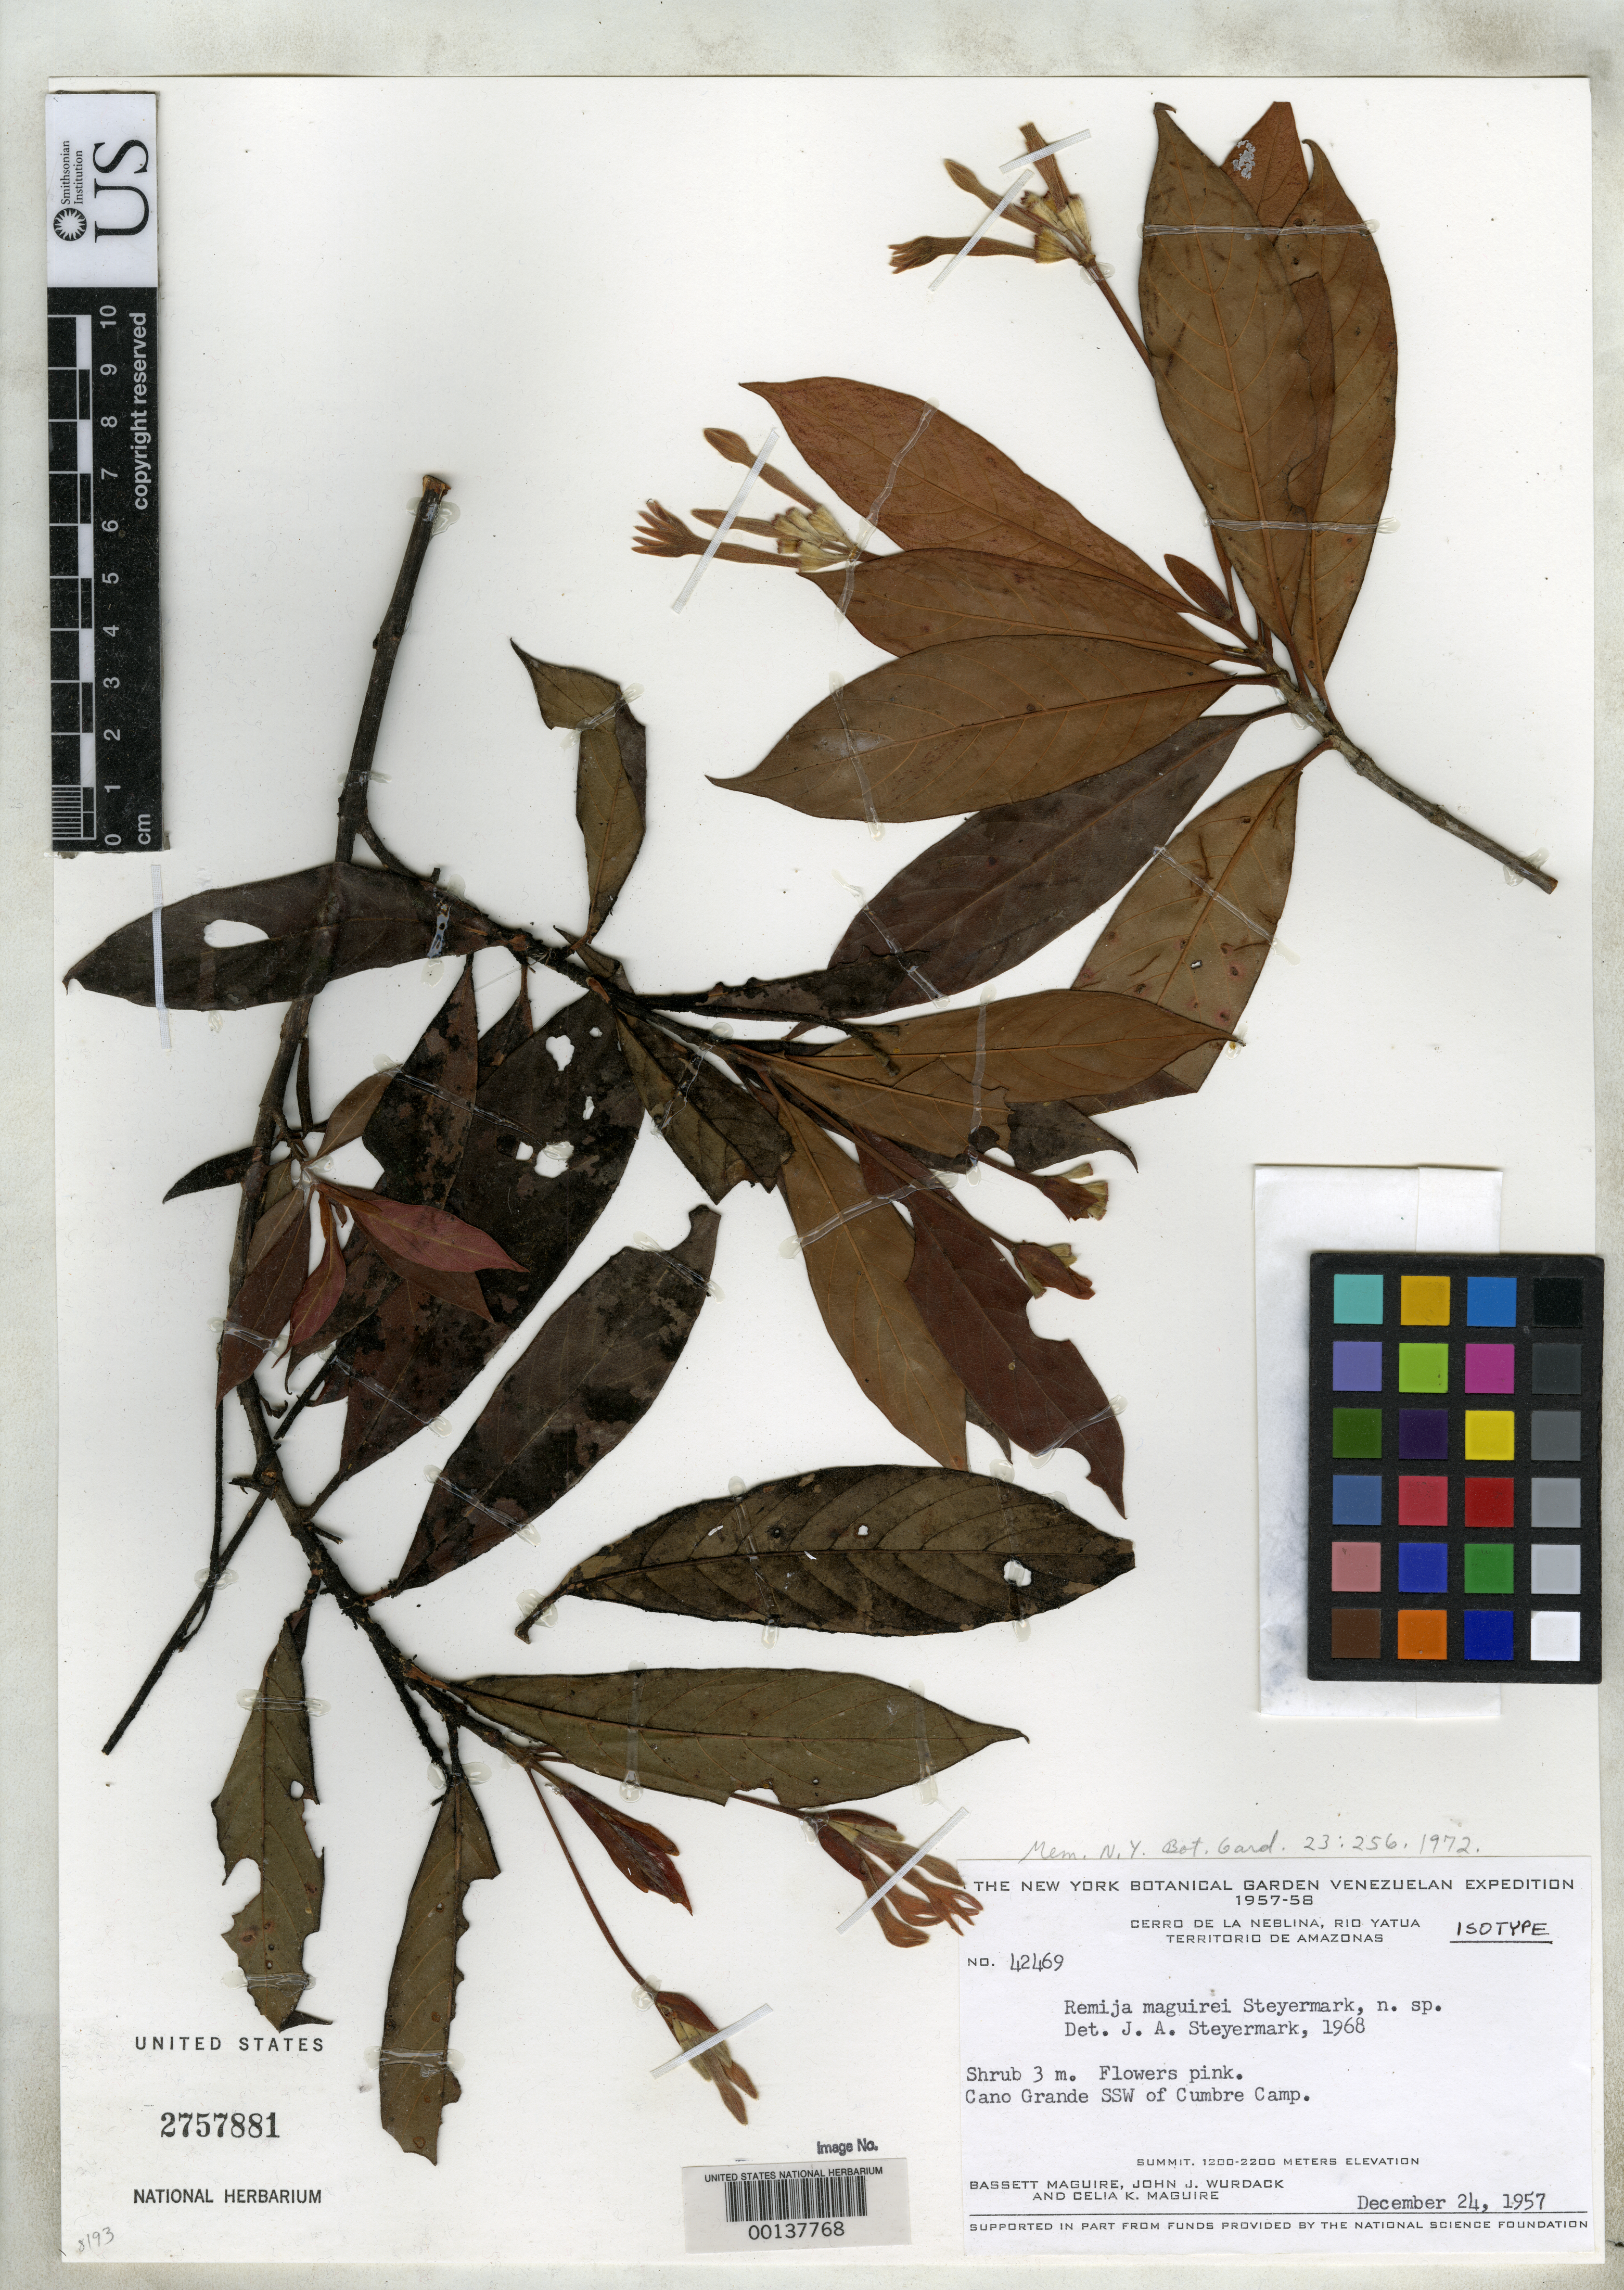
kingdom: Plantae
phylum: Tracheophyta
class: Magnoliopsida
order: Gentianales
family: Rubiaceae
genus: Remijia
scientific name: Remijia maguirei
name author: Steyerm.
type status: Isotype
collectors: B. Maguire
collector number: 42469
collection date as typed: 24 Dec 1957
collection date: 1957-12-24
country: Venezuela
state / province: Amazonas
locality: Cerro de La Neblina, Rio Yatua, Cano Grande south southwest of Cumbre Gap.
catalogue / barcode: US 2757881